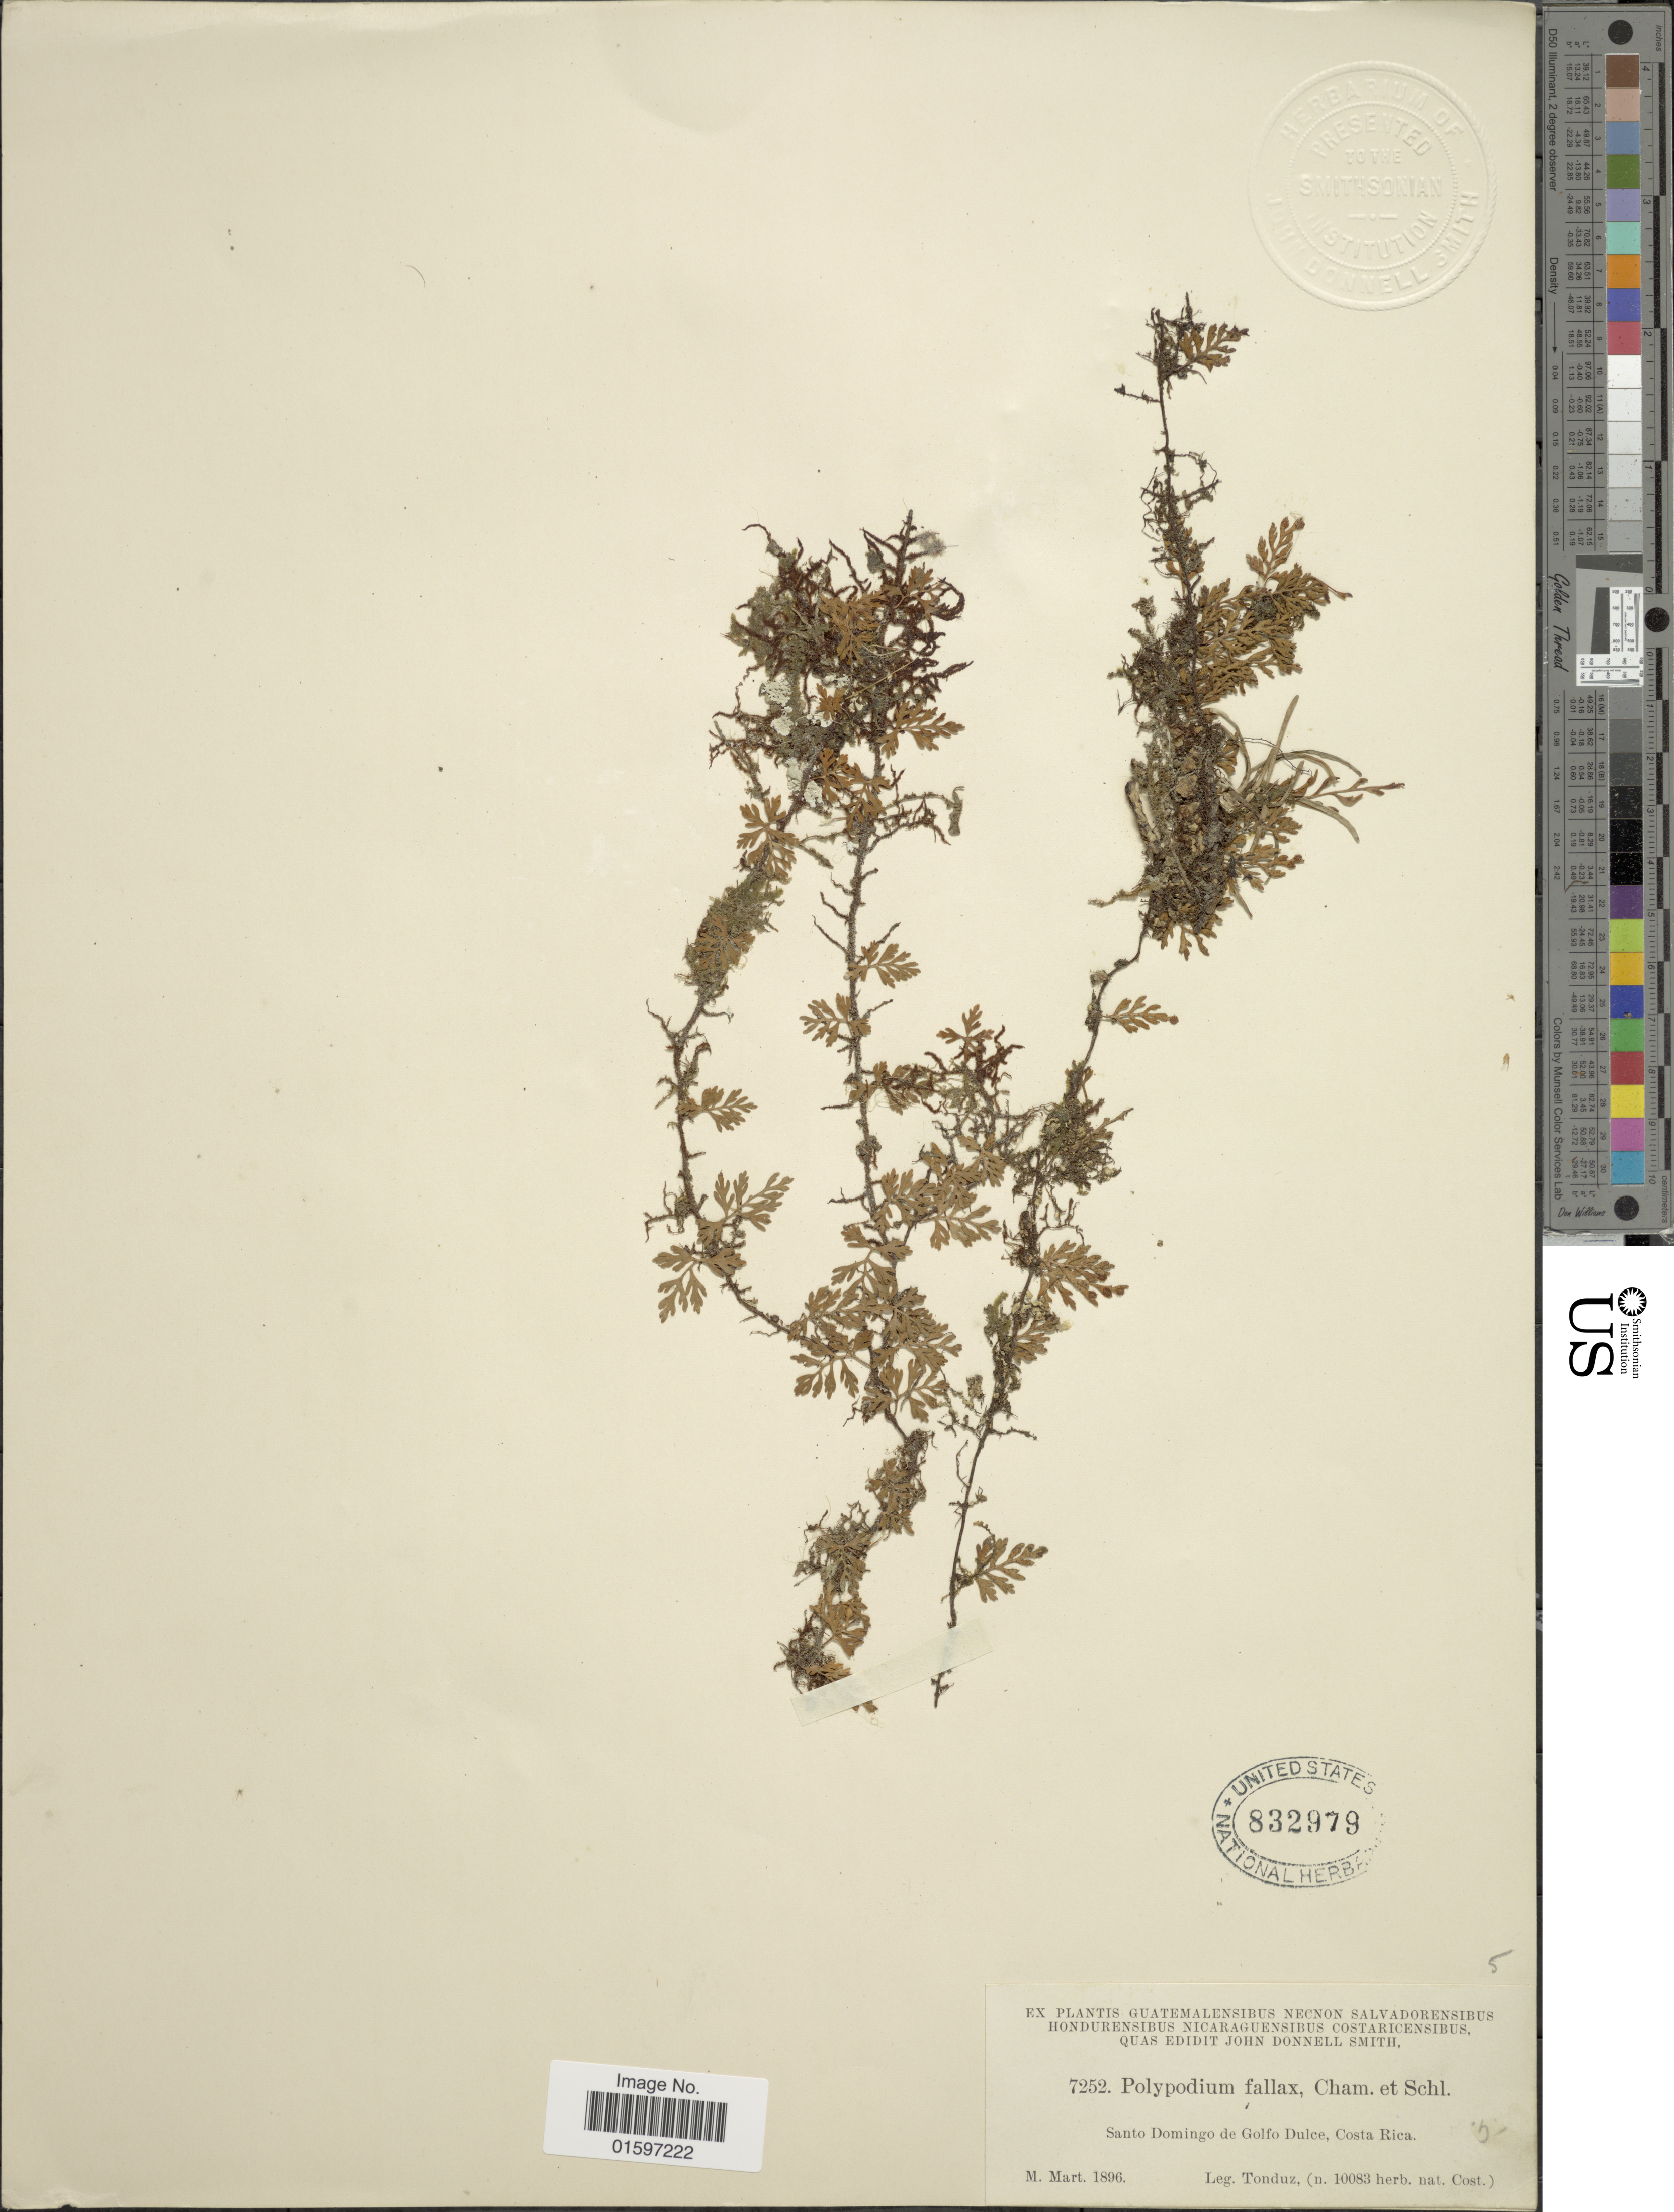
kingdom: Plantae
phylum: Tracheophyta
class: Polypodiopsida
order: Polypodiales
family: Polypodiaceae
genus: Pleopeltis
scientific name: Pleopeltis fallax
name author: (Schltdl. & Cham.) Mickel & Beitel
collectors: A. Tonduz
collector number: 7252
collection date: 1896-03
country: Costa Rica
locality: Santo Domingo de Golfo Dulce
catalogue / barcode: US 832979